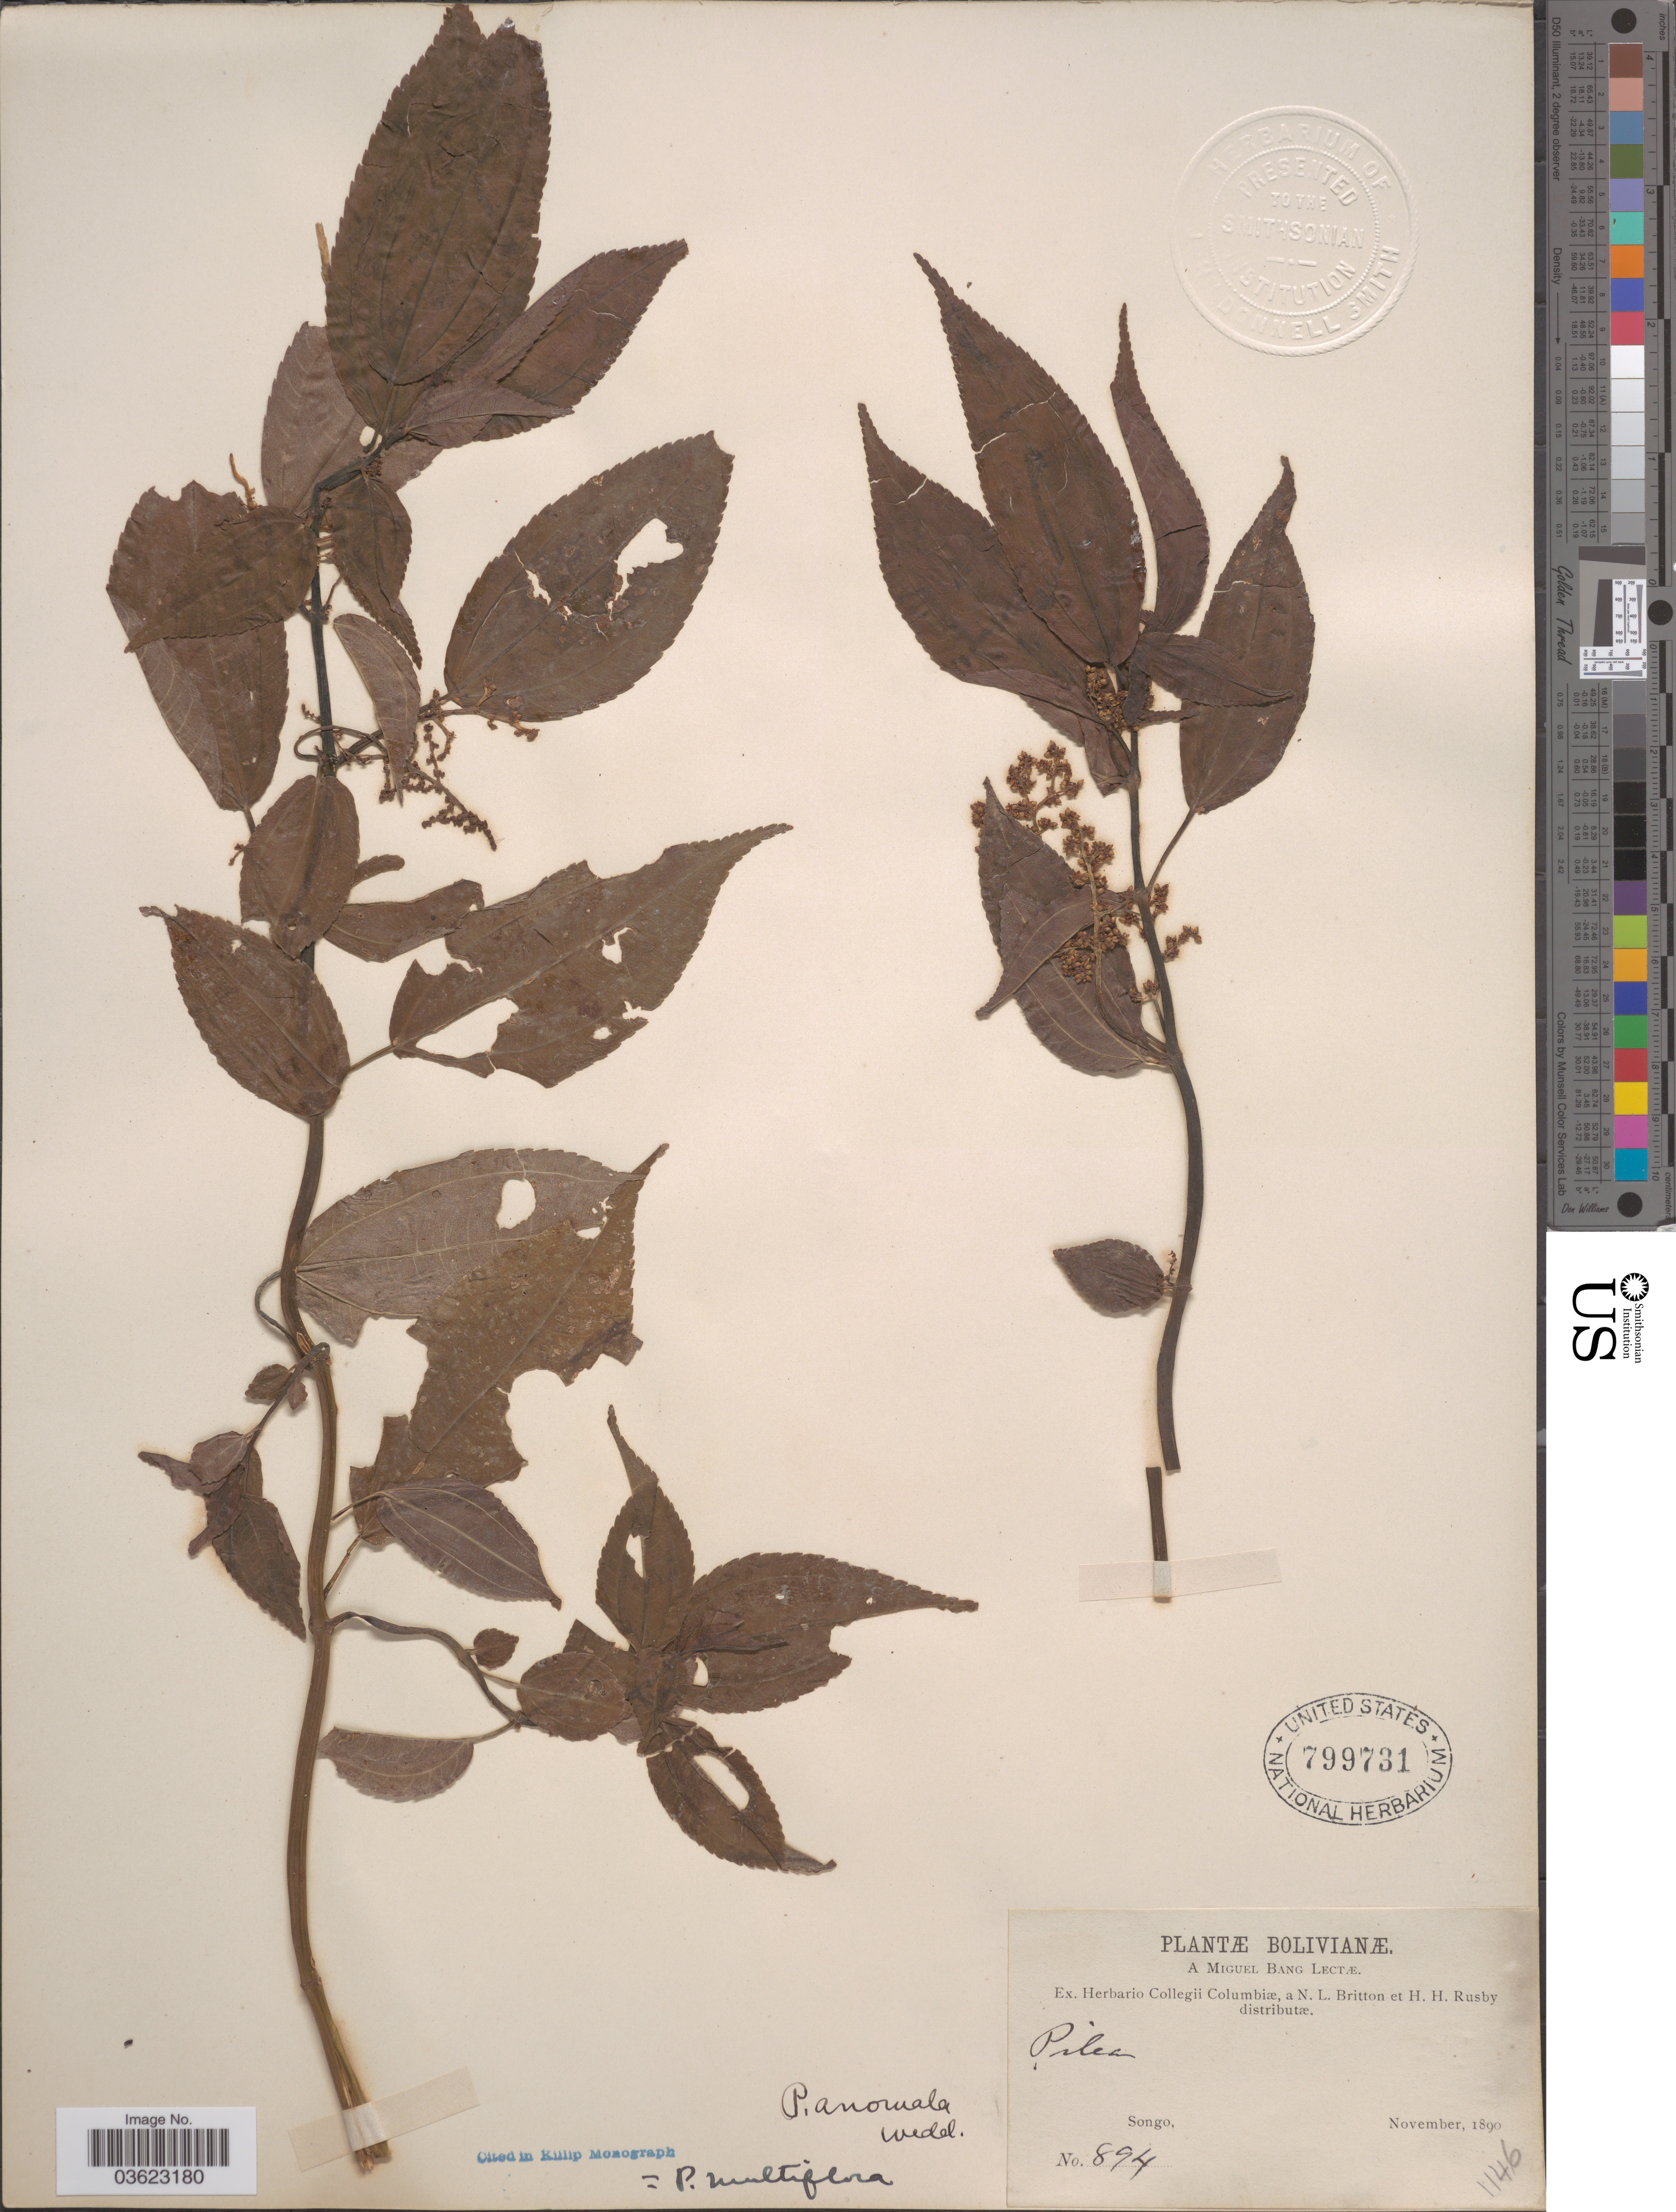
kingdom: Plantae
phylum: Tracheophyta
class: Magnoliopsida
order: Rosales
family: Urticaceae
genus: Pilea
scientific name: Pilea anomala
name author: Wedd.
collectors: M. Bang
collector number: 894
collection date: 1890-11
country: Bolivia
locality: Songo.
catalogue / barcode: US 799731